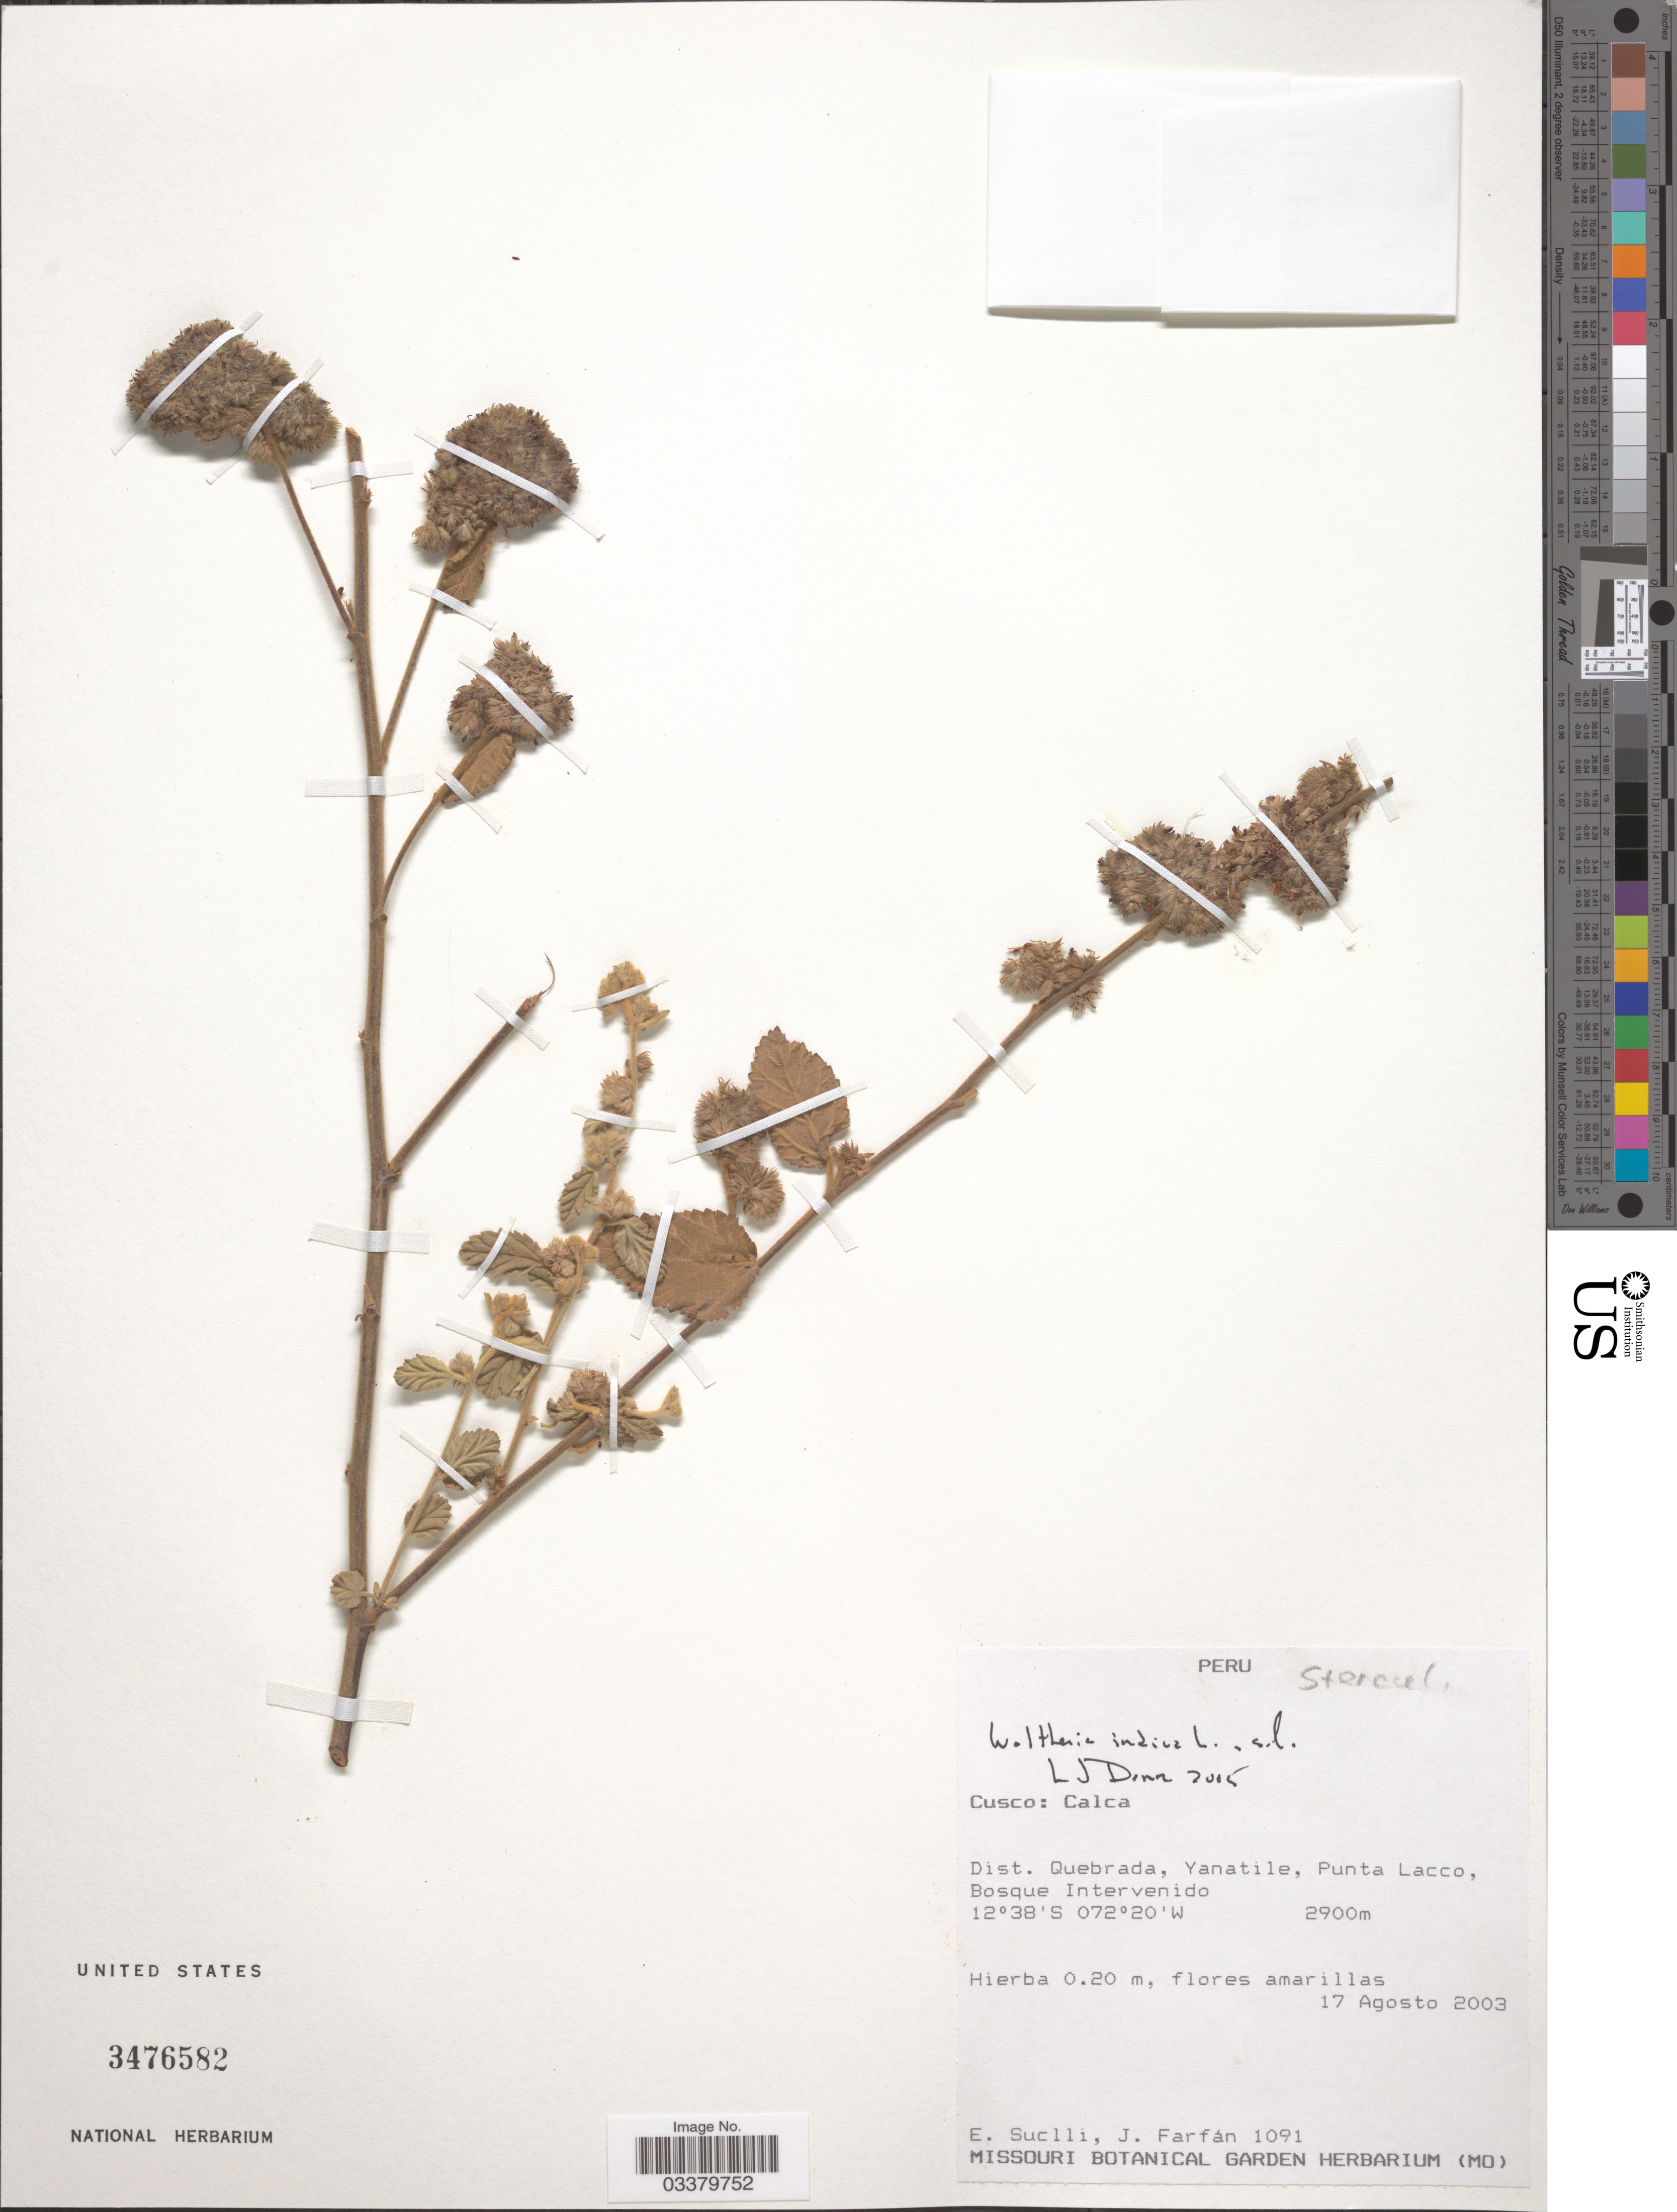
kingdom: Plantae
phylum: Tracheophyta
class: Magnoliopsida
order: Malvales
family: Malvaceae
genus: Waltheria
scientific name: Waltheria indica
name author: L.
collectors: E. Suclli & J. Farfán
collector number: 1091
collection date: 2003-08-17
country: Peru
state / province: Cusco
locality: Calca. Dist. Quebrada, Yanatile, Punta Lacco.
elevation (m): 2900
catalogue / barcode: US 3476582